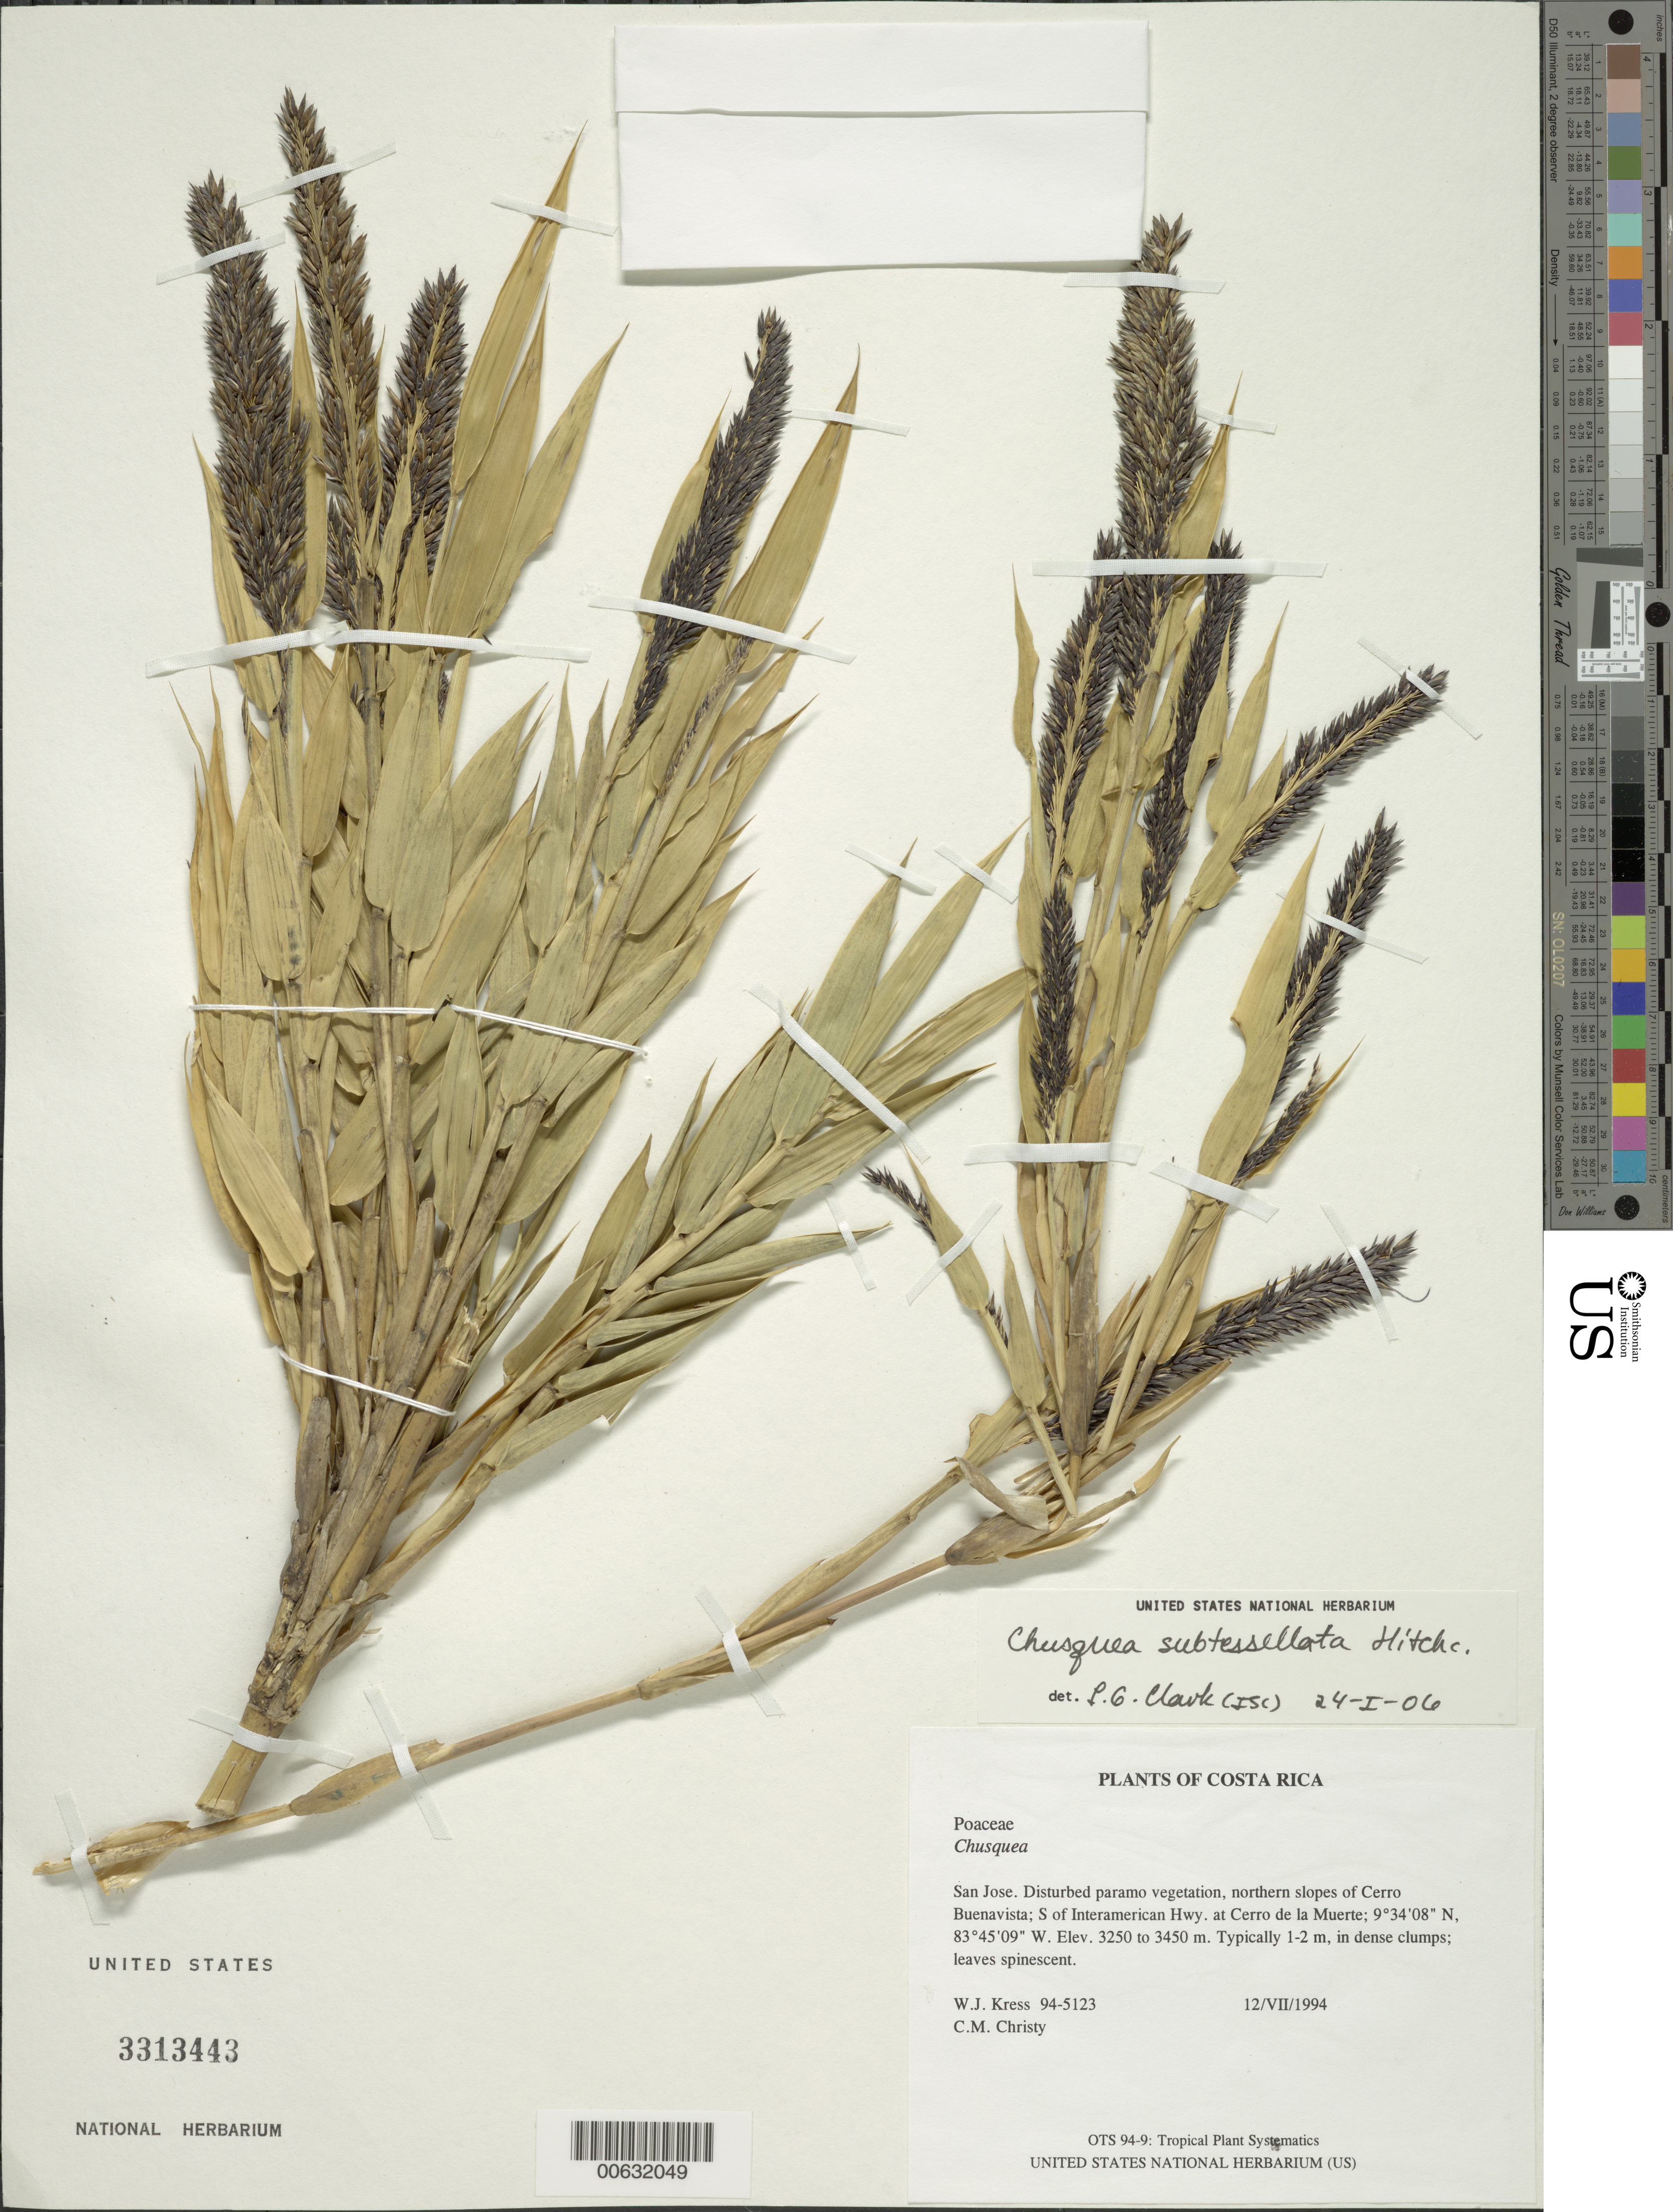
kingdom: Plantae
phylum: Tracheophyta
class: Liliopsida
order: Poales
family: Poaceae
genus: Chusquea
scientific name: Chusquea subtessellata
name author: Hitchc.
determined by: Clark, L. C.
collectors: W. J. Kress & C. M. Christy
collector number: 94-5123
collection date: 1994-07-12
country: Costa Rica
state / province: San Jose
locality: Disturbed paramo vegetation, northern slopes of Cerro Buenavista; S of Interamerican Hwy. at Cerro de la Muerte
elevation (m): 3250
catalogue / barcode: US 3313443